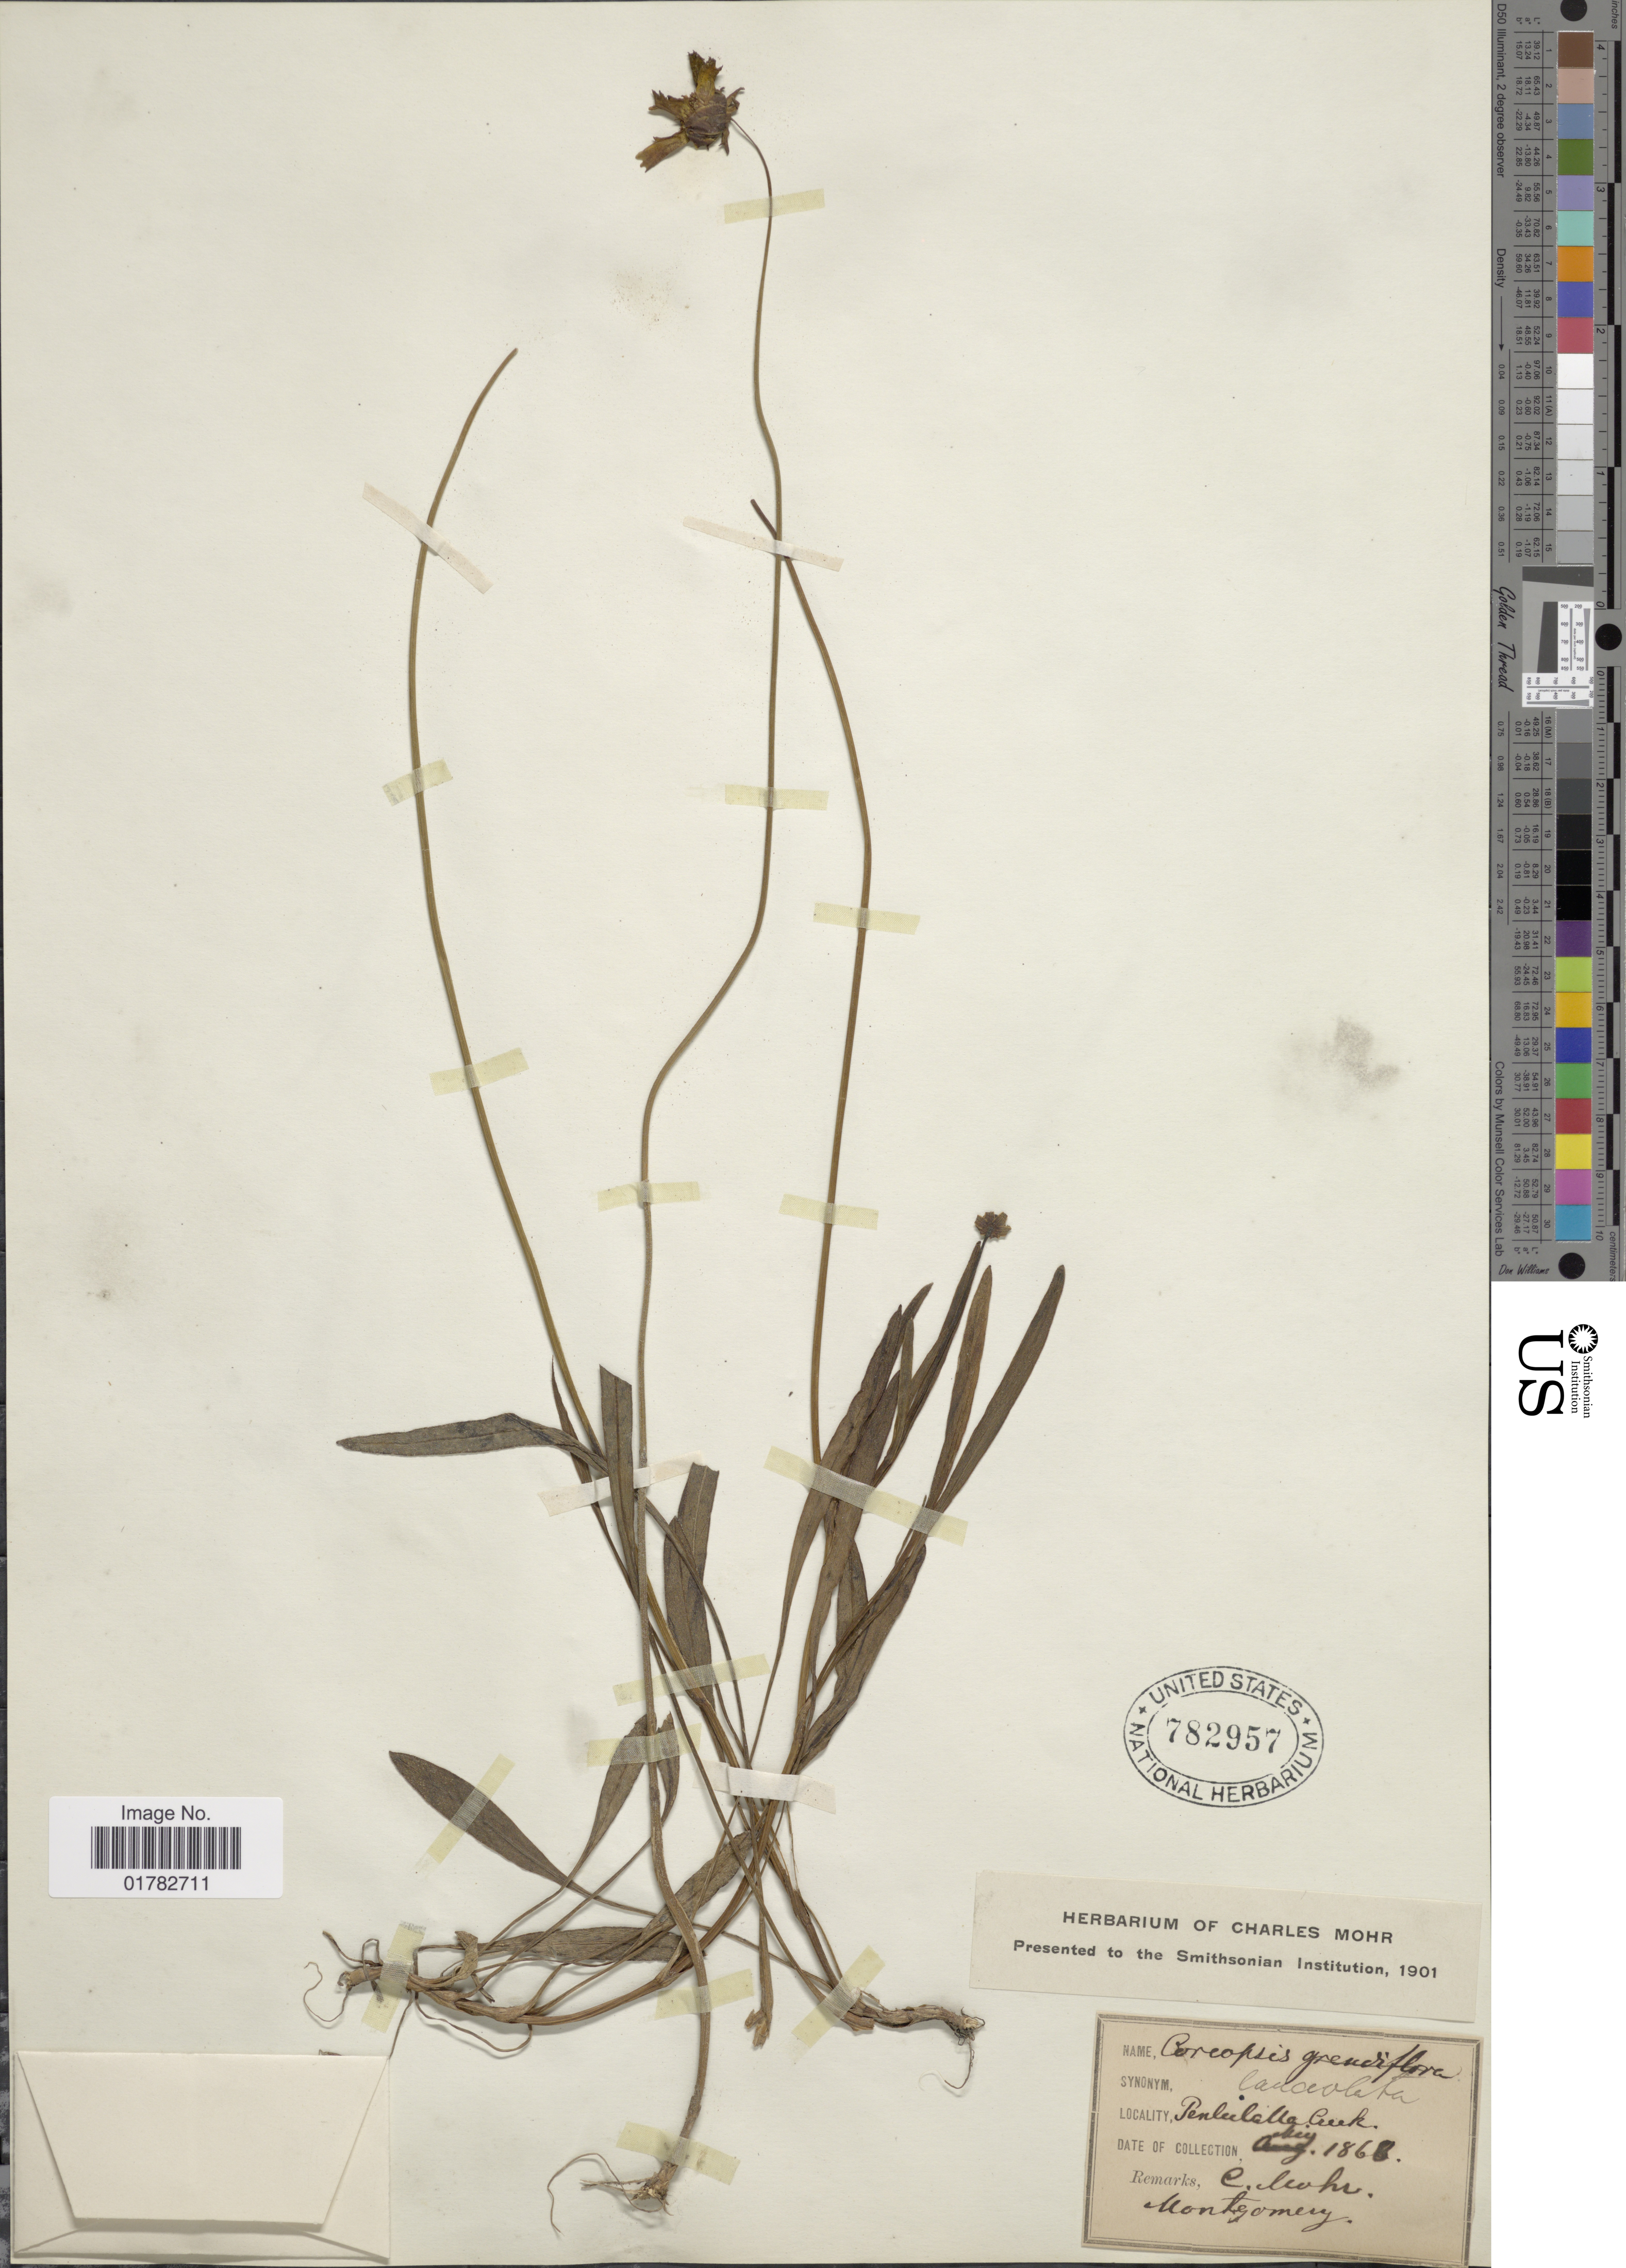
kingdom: Plantae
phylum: Tracheophyta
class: Magnoliopsida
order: Asterales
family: Asteraceae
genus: Coreopsis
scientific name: Coreopsis lanceolata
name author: L.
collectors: C. T. Mohr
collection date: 1868-05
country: United States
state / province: Alabama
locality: Penlulla Creek, Montgomery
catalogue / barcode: US 782957